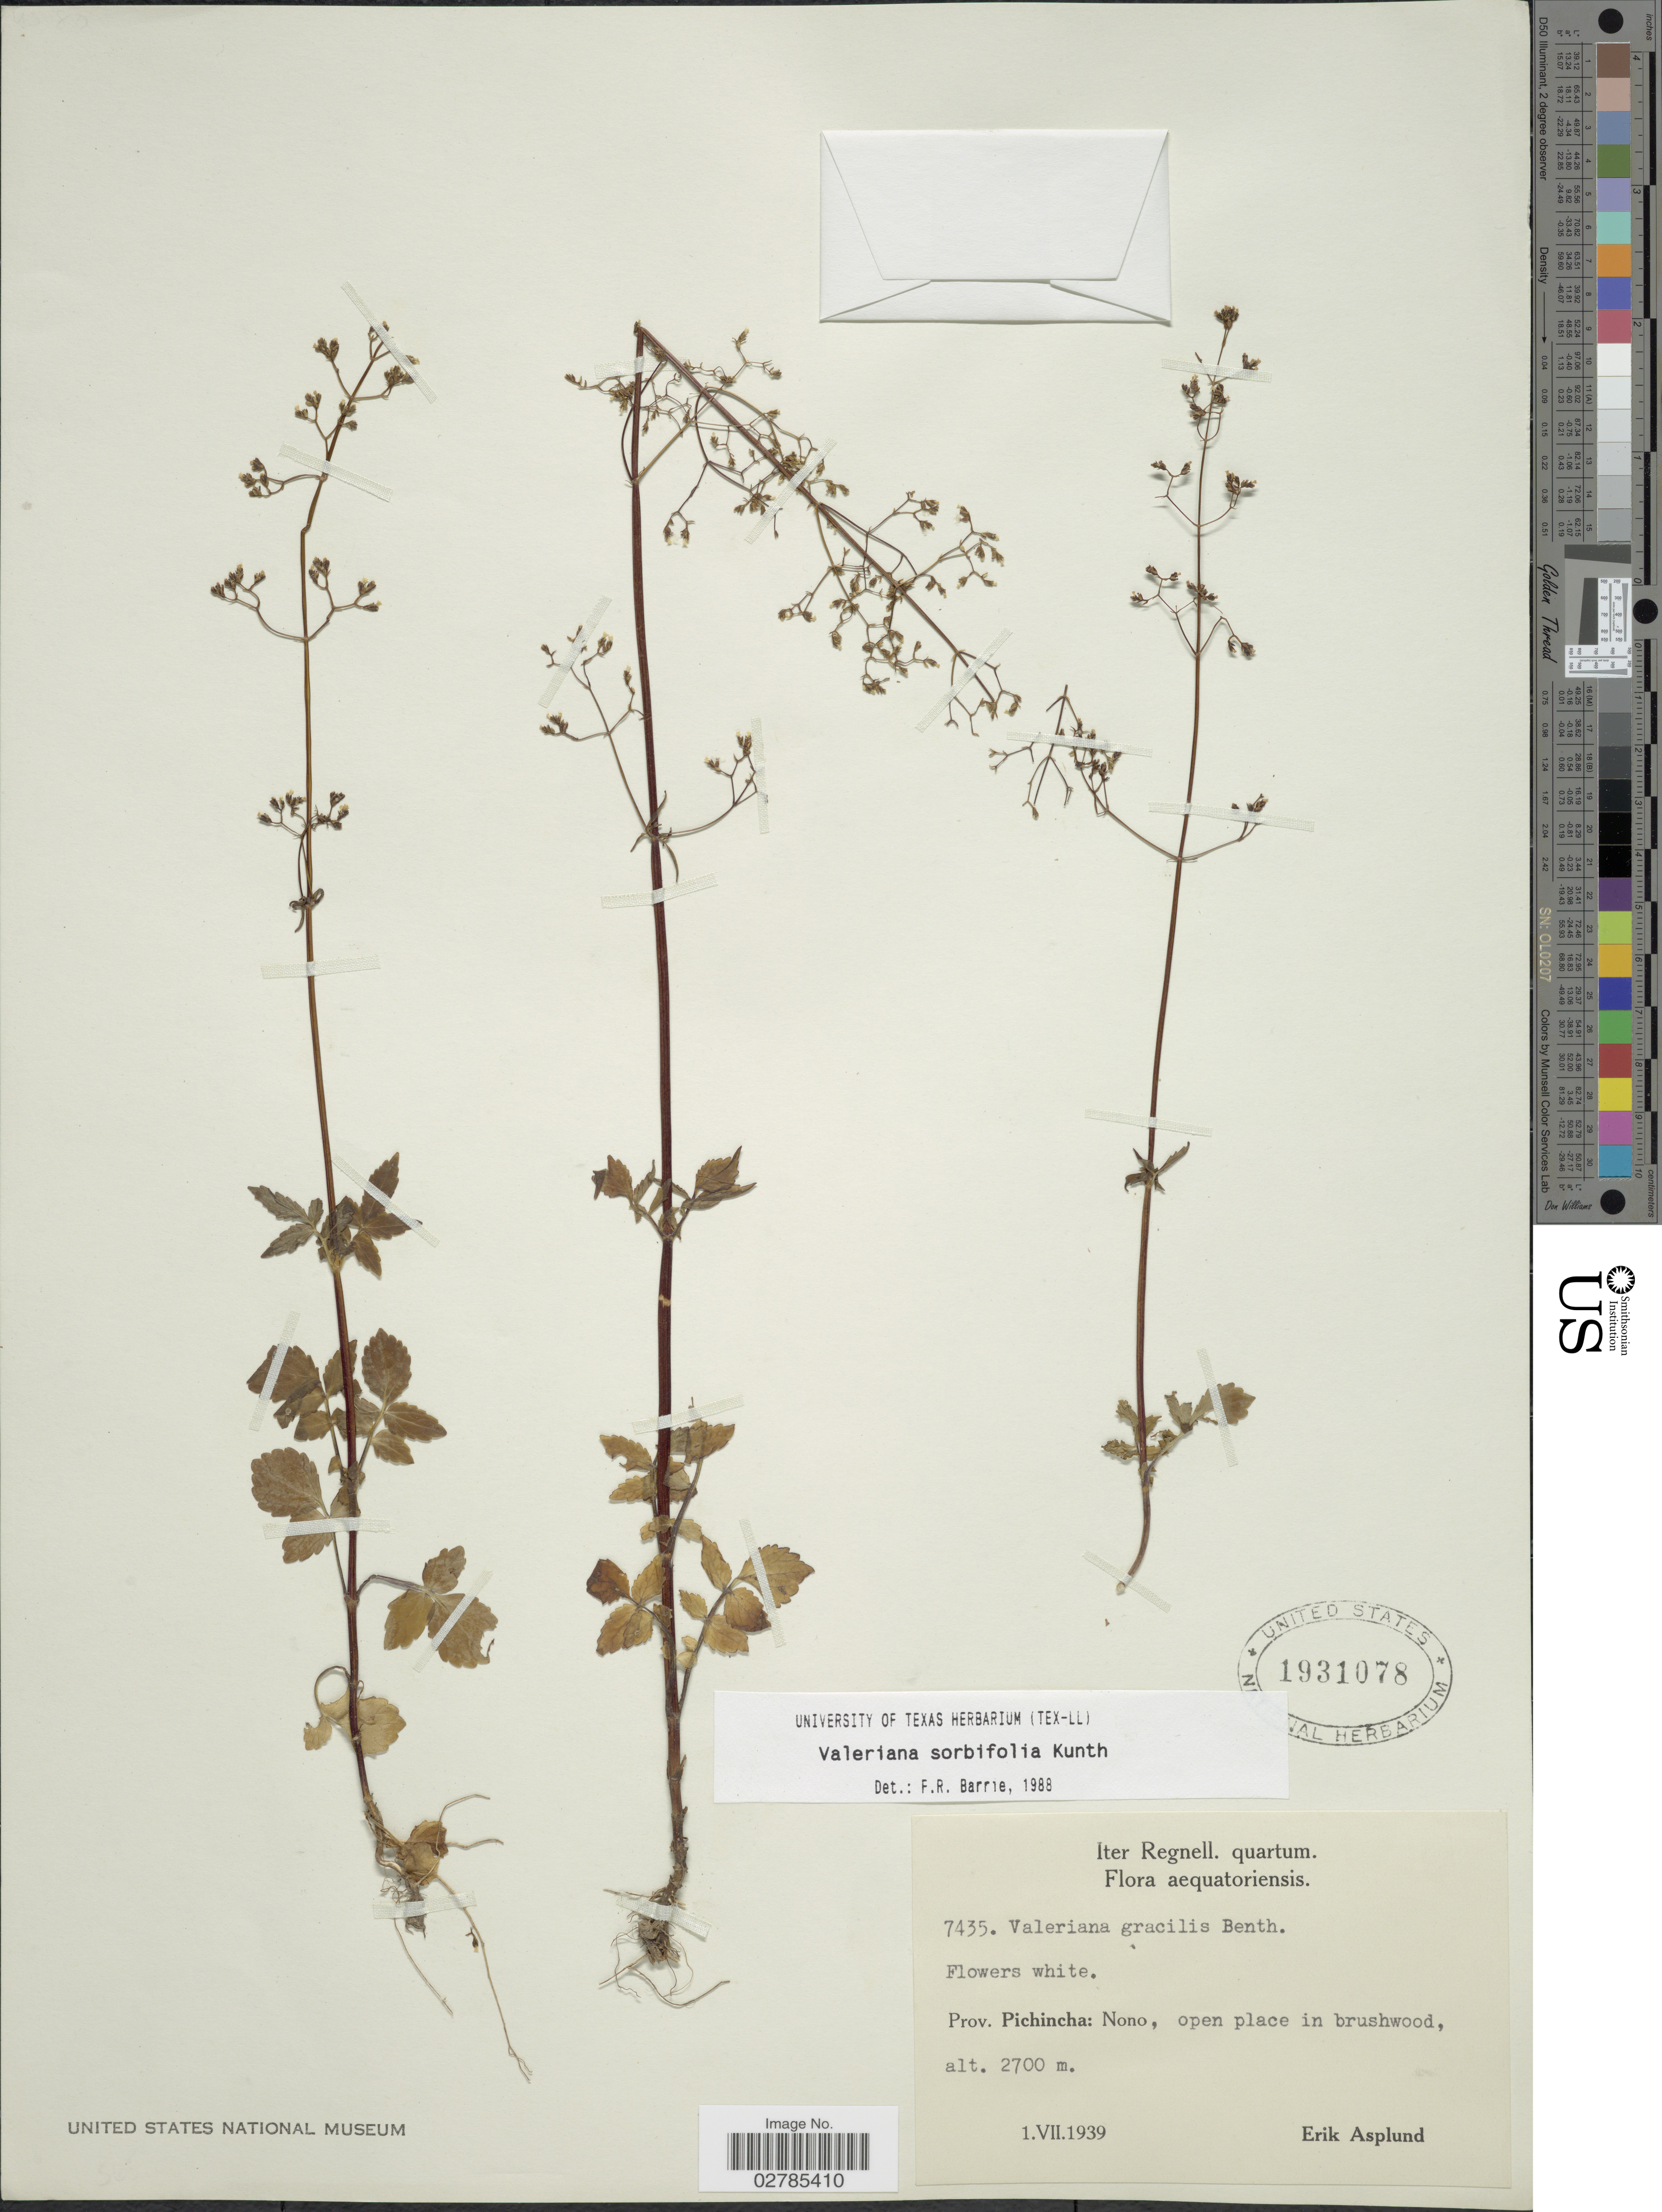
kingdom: Plantae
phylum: Tracheophyta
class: Magnoliopsida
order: Dipsacales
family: Caprifoliaceae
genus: Valeriana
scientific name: Valeriana sorbifolia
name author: Kunth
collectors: E. Asplund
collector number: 7435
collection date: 1939-07-01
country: Ecuador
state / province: Pichincha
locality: Nono, open place in brushwood.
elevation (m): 2700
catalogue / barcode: US 1931078